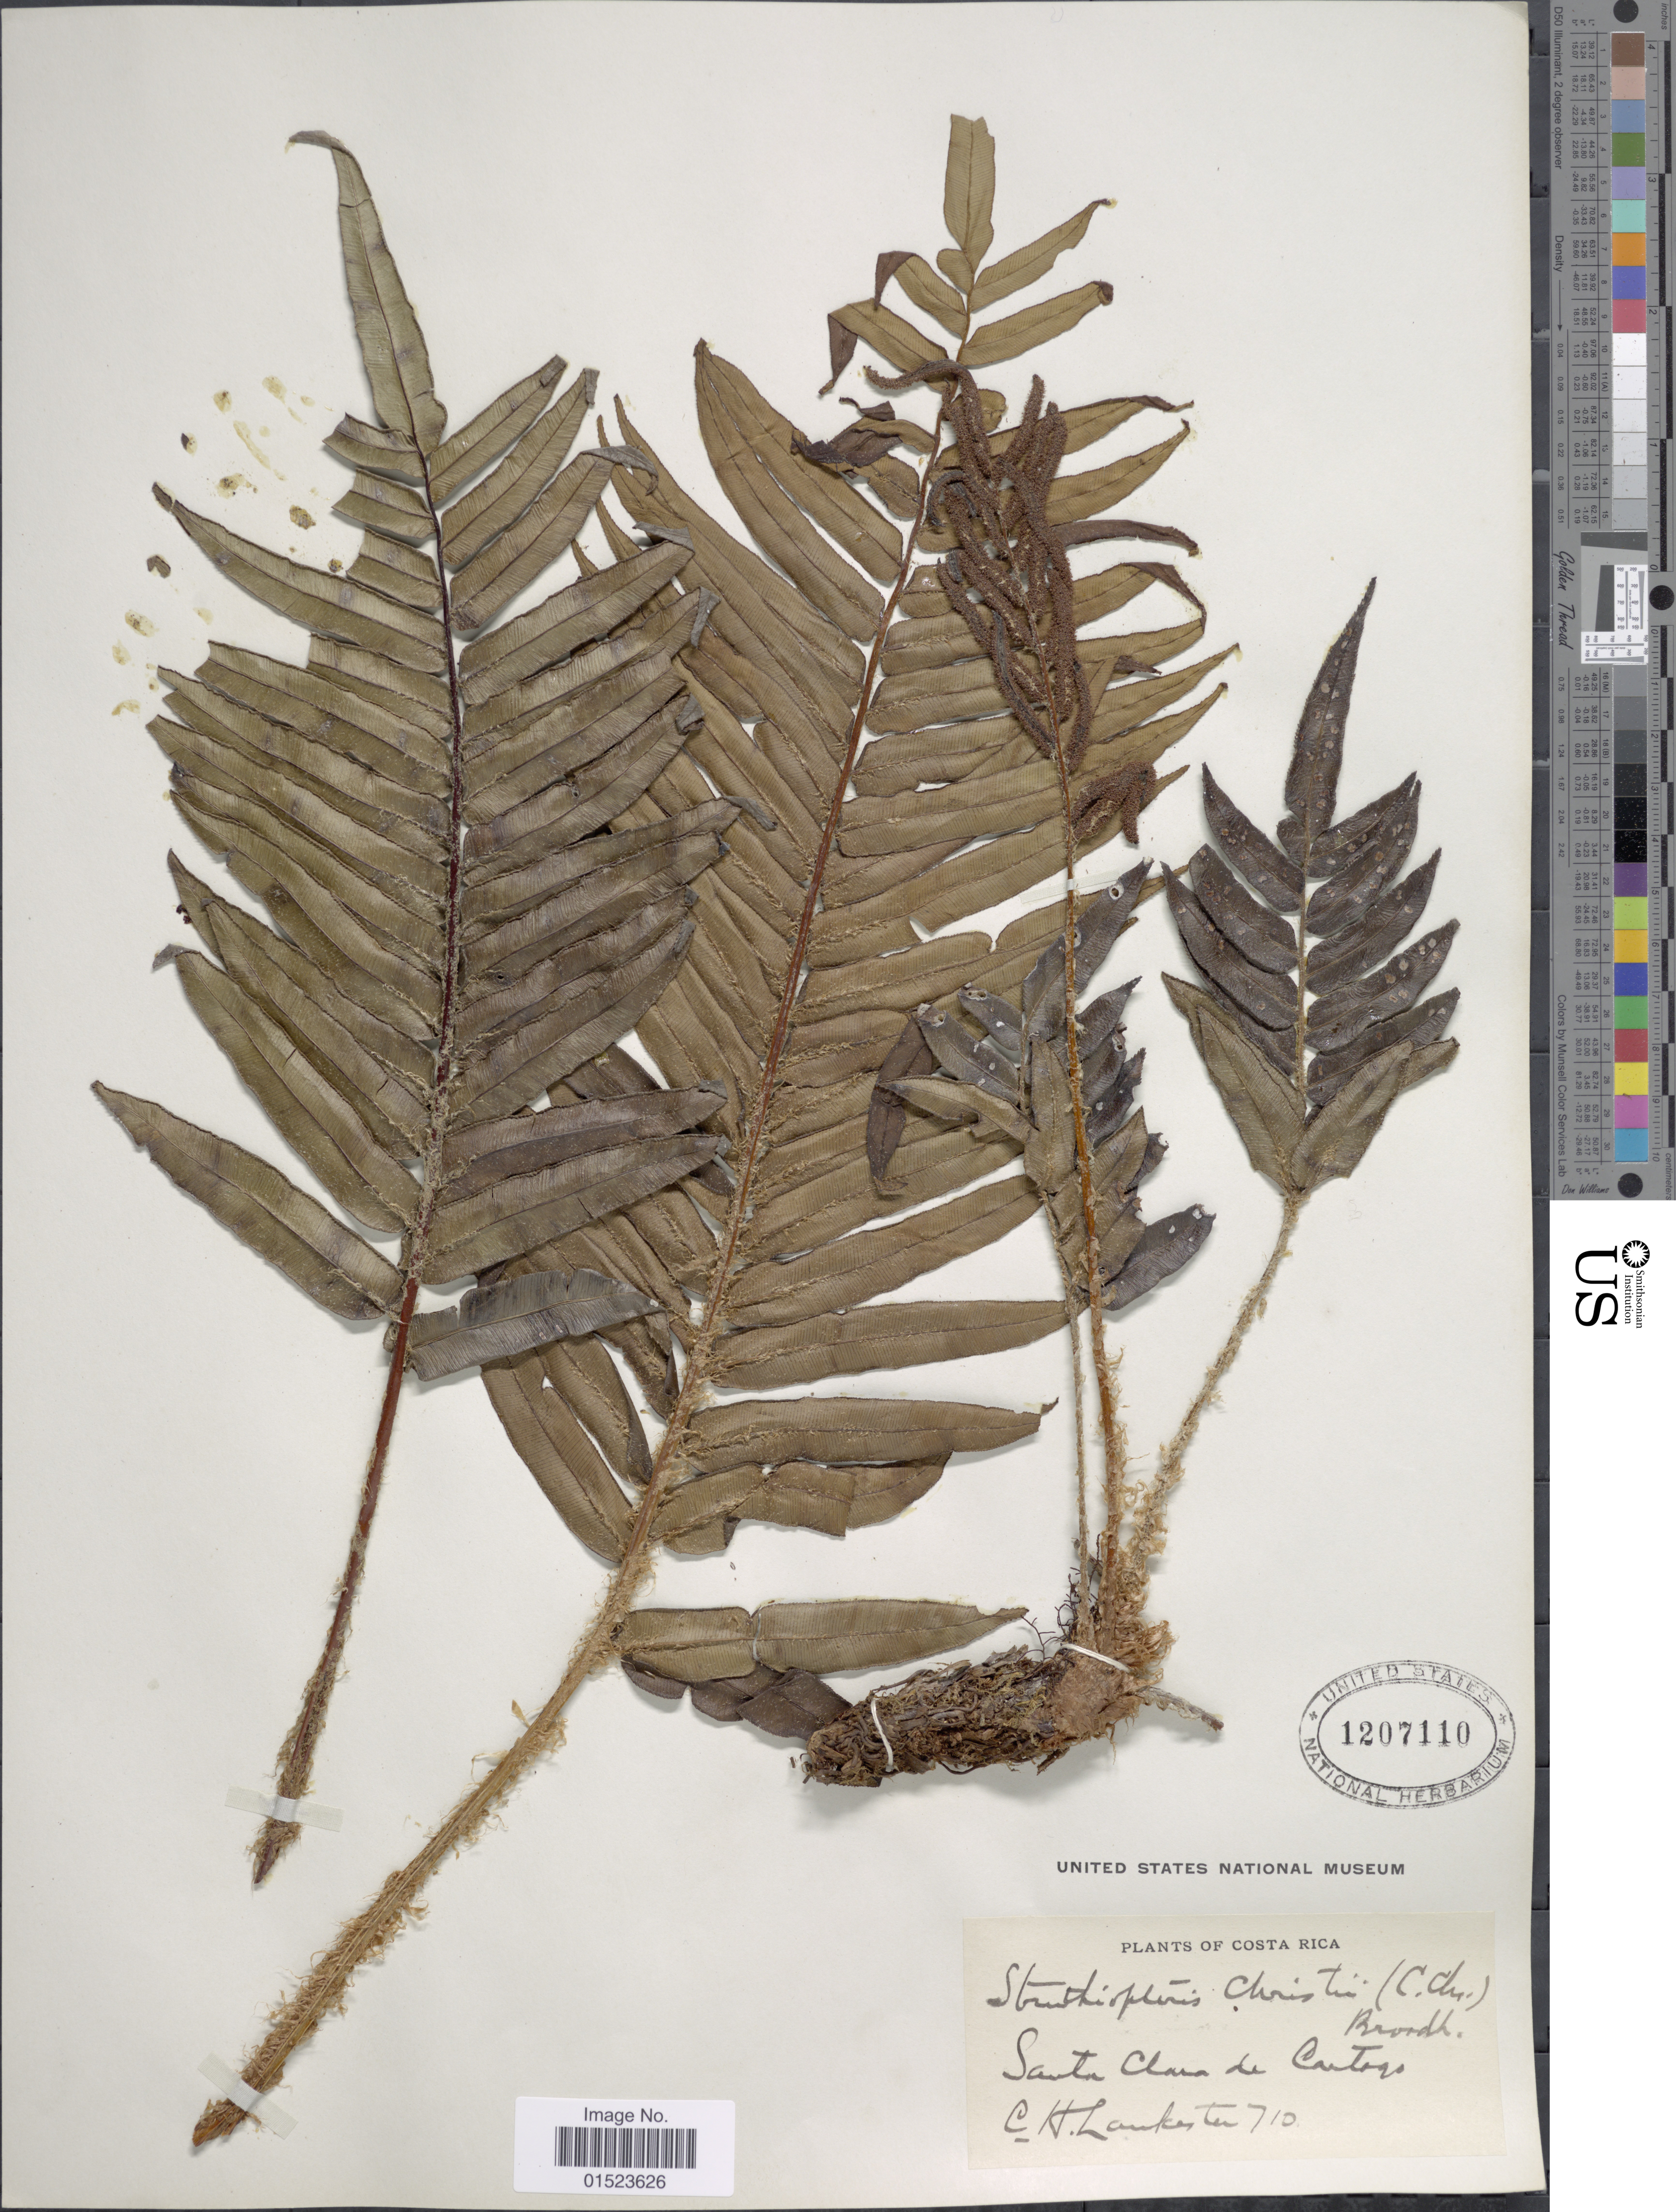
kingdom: Plantae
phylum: Tracheophyta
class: Polypodiopsida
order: Polypodiales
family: Blechnaceae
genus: Blechnum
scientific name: Blechnum christii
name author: C. Chr.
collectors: C. H. Lankester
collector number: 710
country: Costa Rica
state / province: Cartago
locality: Santa Clara de Cartago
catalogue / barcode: US 1207110